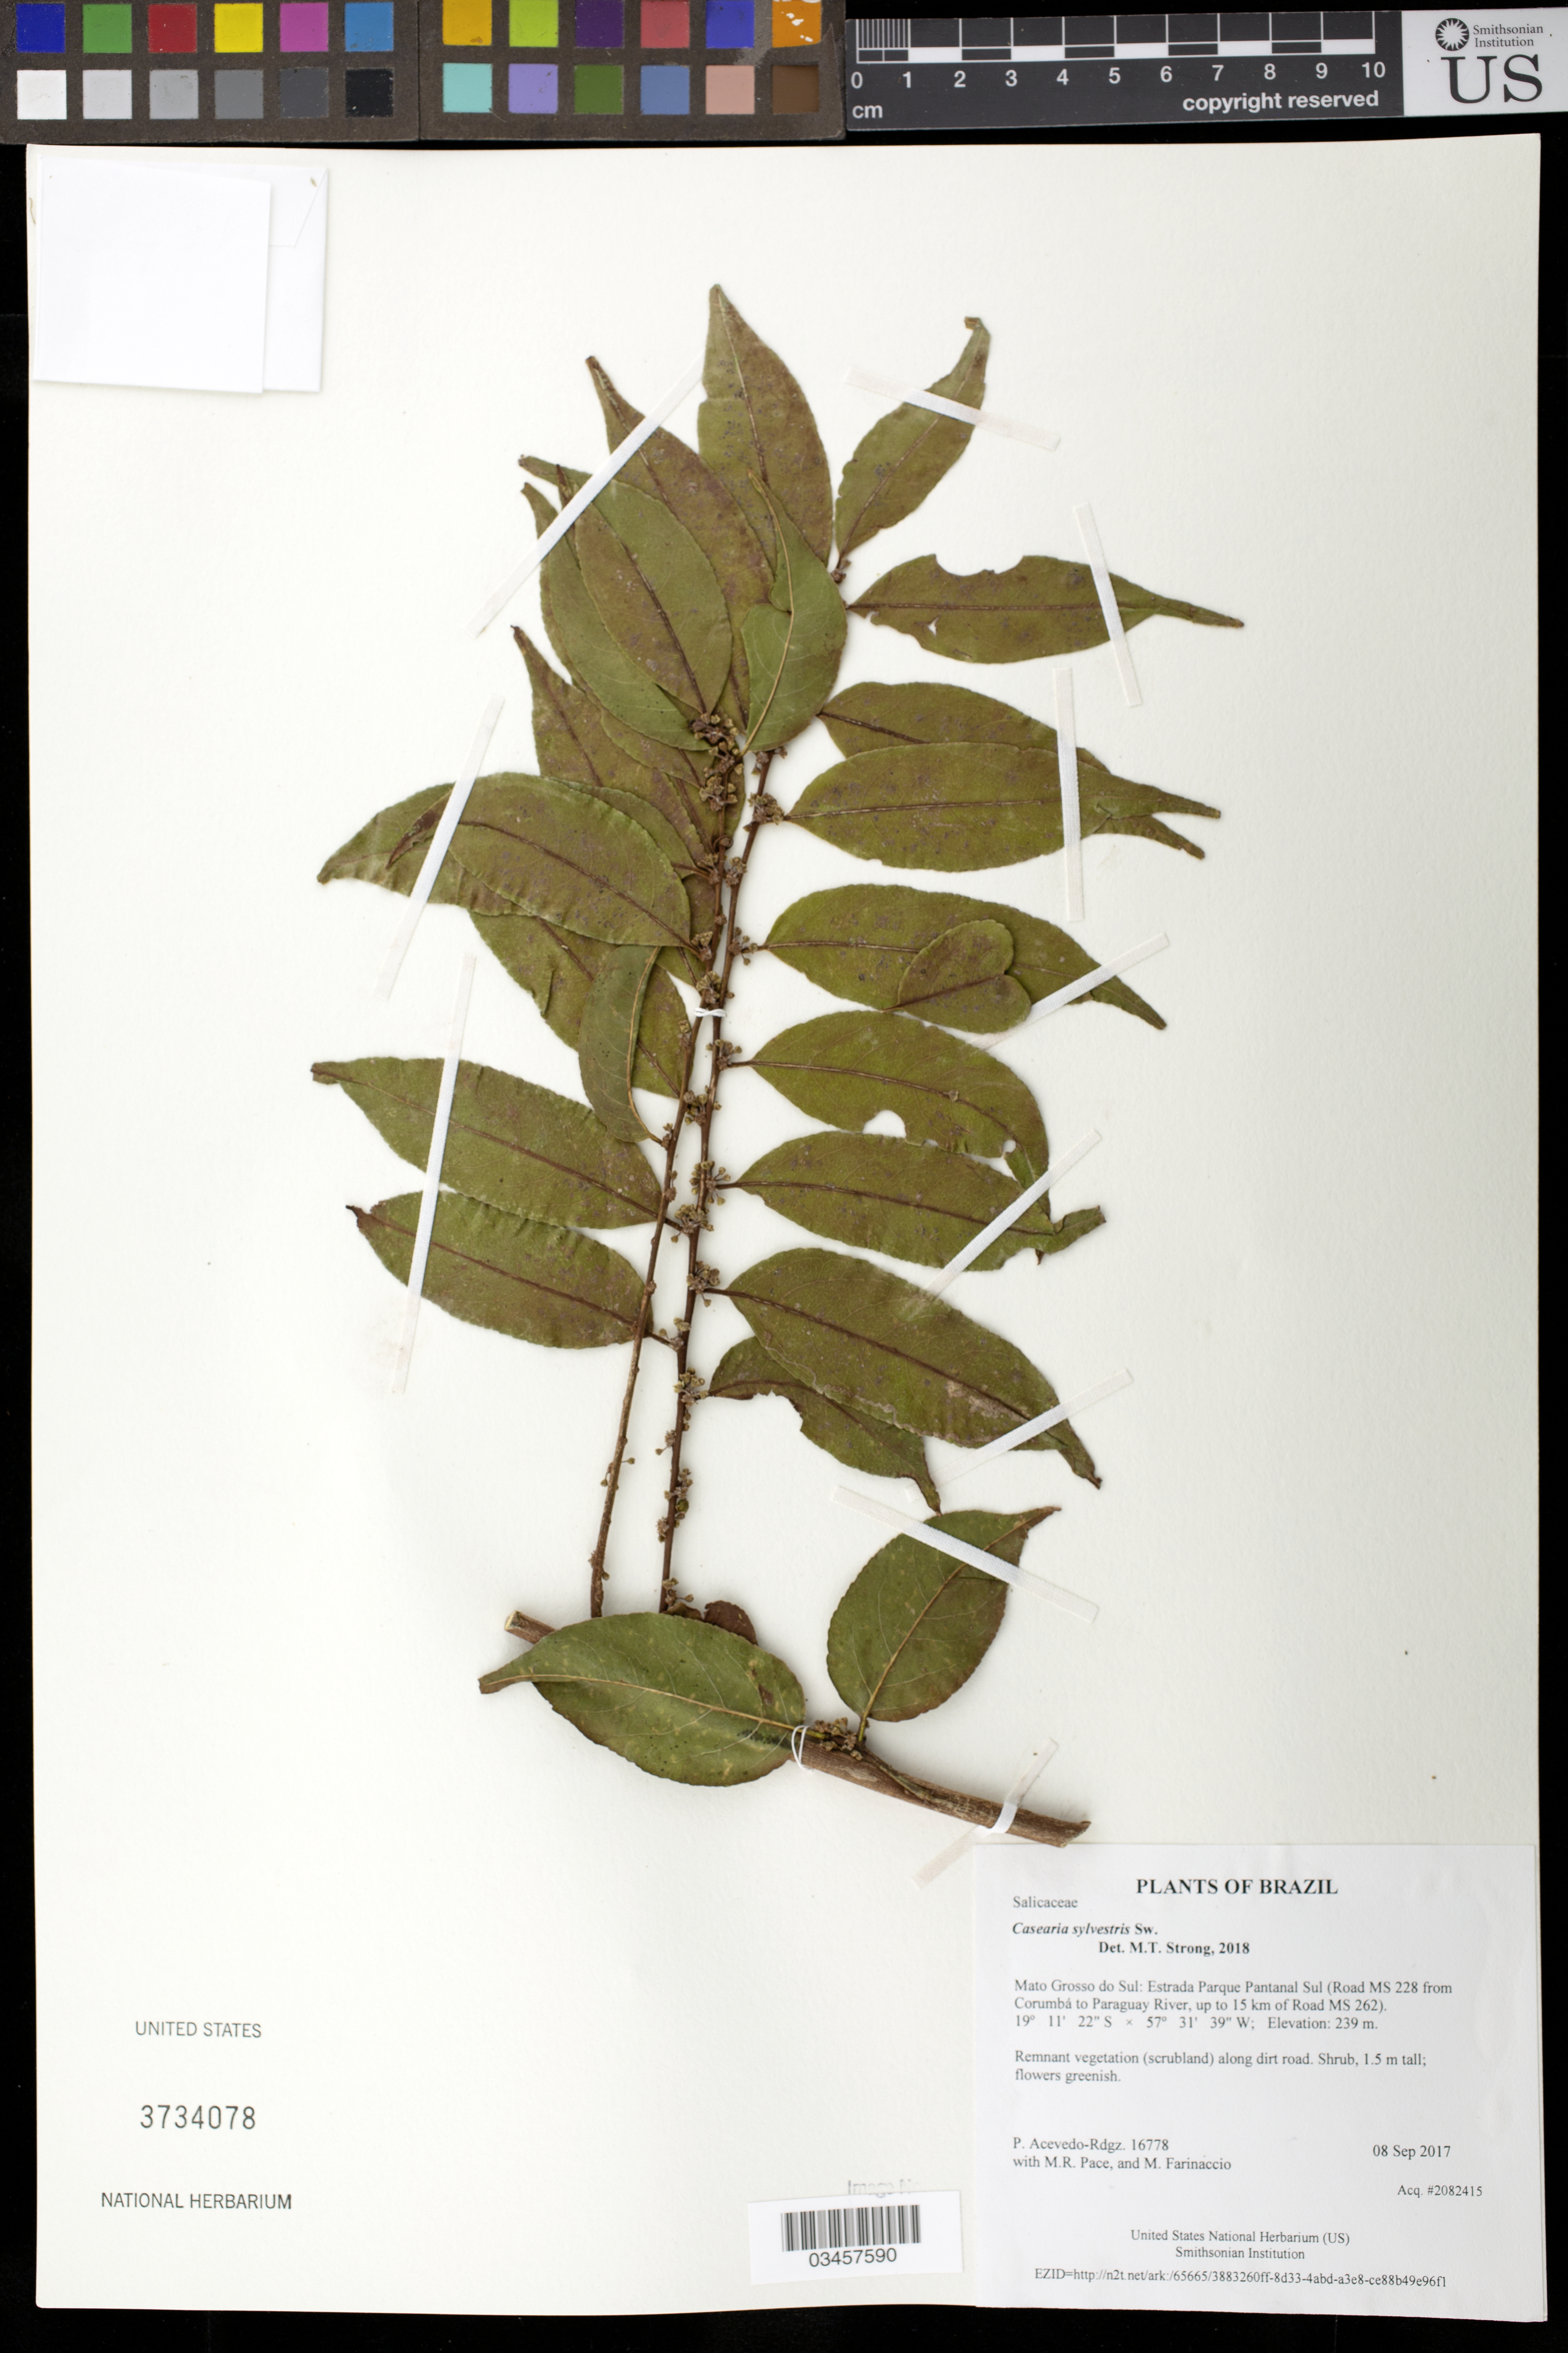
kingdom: Plantae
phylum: Tracheophyta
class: Magnoliopsida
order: Malpighiales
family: Salicaceae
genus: Casearia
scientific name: Casearia sylvestris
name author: Sw.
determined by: Strong, Mark T., (BOT), Smithsonian Institution - National Museum of Natural History (UNITED STATES)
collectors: P. Acevedo-Rodr., M. R. Pace & M. Farinaccio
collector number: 16778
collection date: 2017-09-08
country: Brazil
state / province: Mato Grosso do Sul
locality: Estrada Parque Pantanal Sul (Road MS 228 from Corumbá to Paraguay River, up to 15 km of Road MS 262)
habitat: Remnant vegetation (scrubland) along dirt road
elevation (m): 239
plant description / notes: US, NY, MO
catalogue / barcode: US 3734078